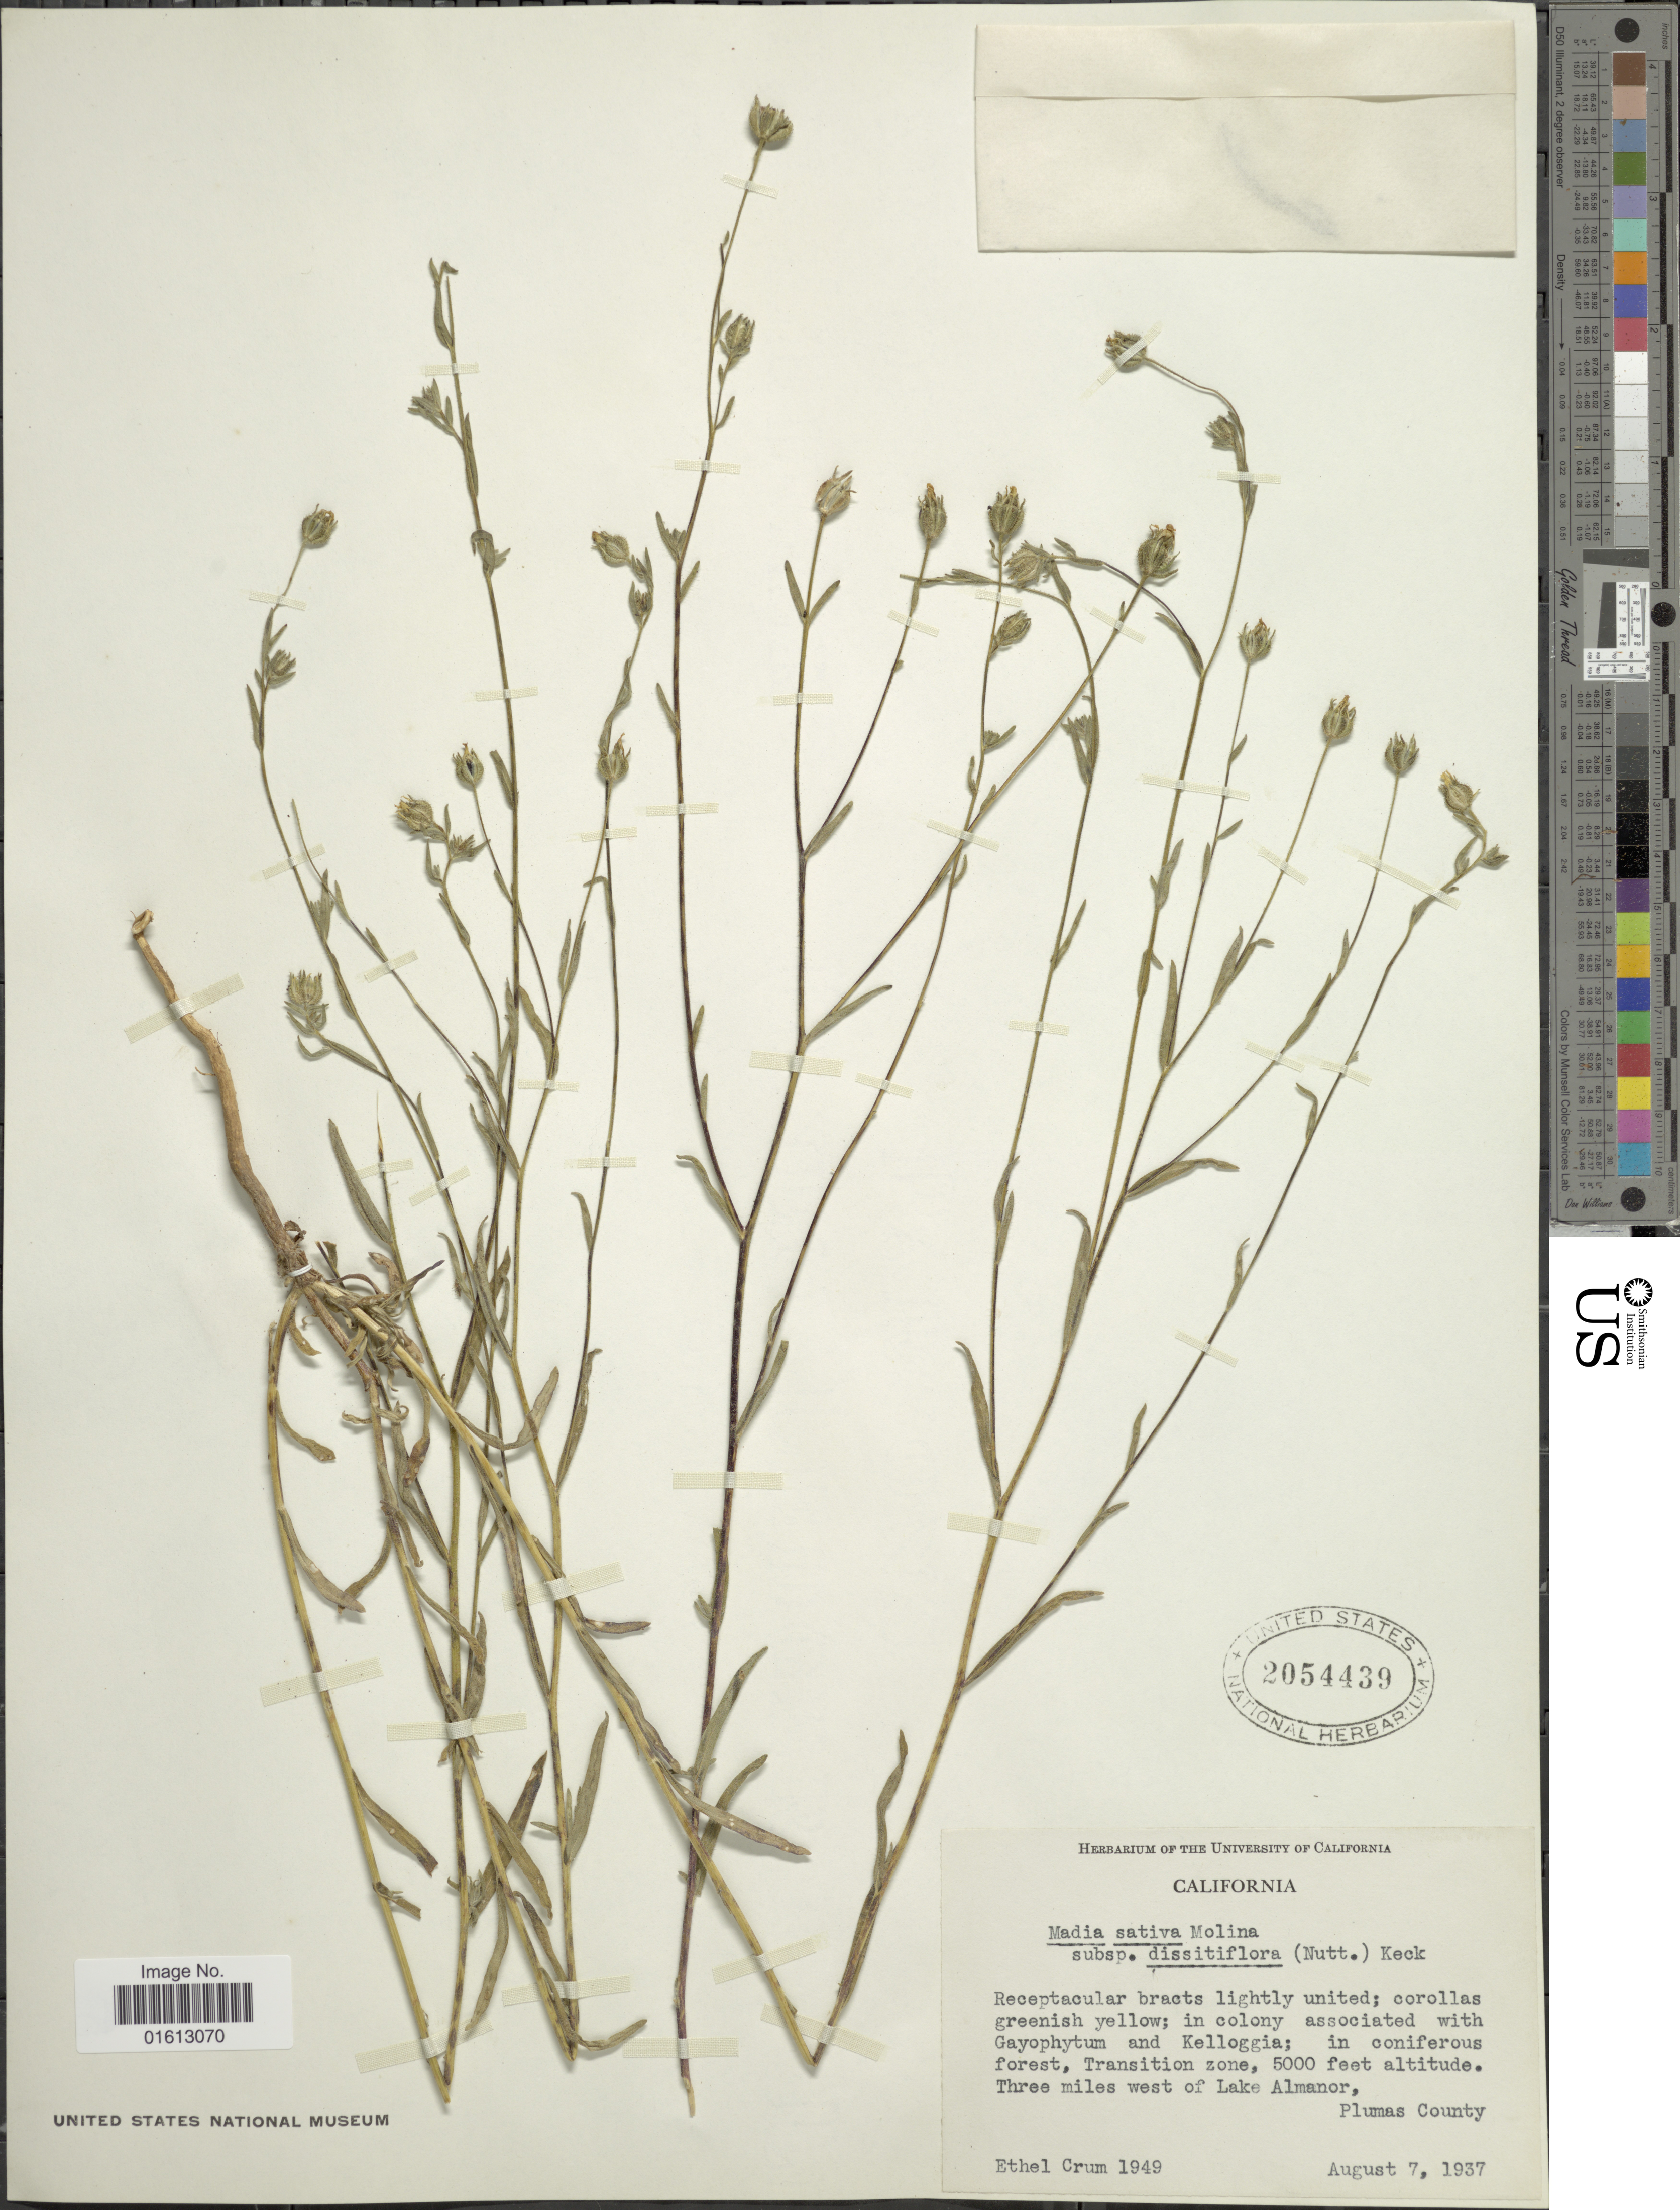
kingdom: Plantae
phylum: Tracheophyta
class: Magnoliopsida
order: Asterales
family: Asteraceae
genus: Madia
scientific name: Madia sativa subsp. sativa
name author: Molina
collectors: E. K. Crum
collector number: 1949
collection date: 1937-08-07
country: United States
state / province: California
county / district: Plumas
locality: California, Three miles west of Lake Almanor, Plumas County.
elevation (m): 1524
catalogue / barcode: US 2054439